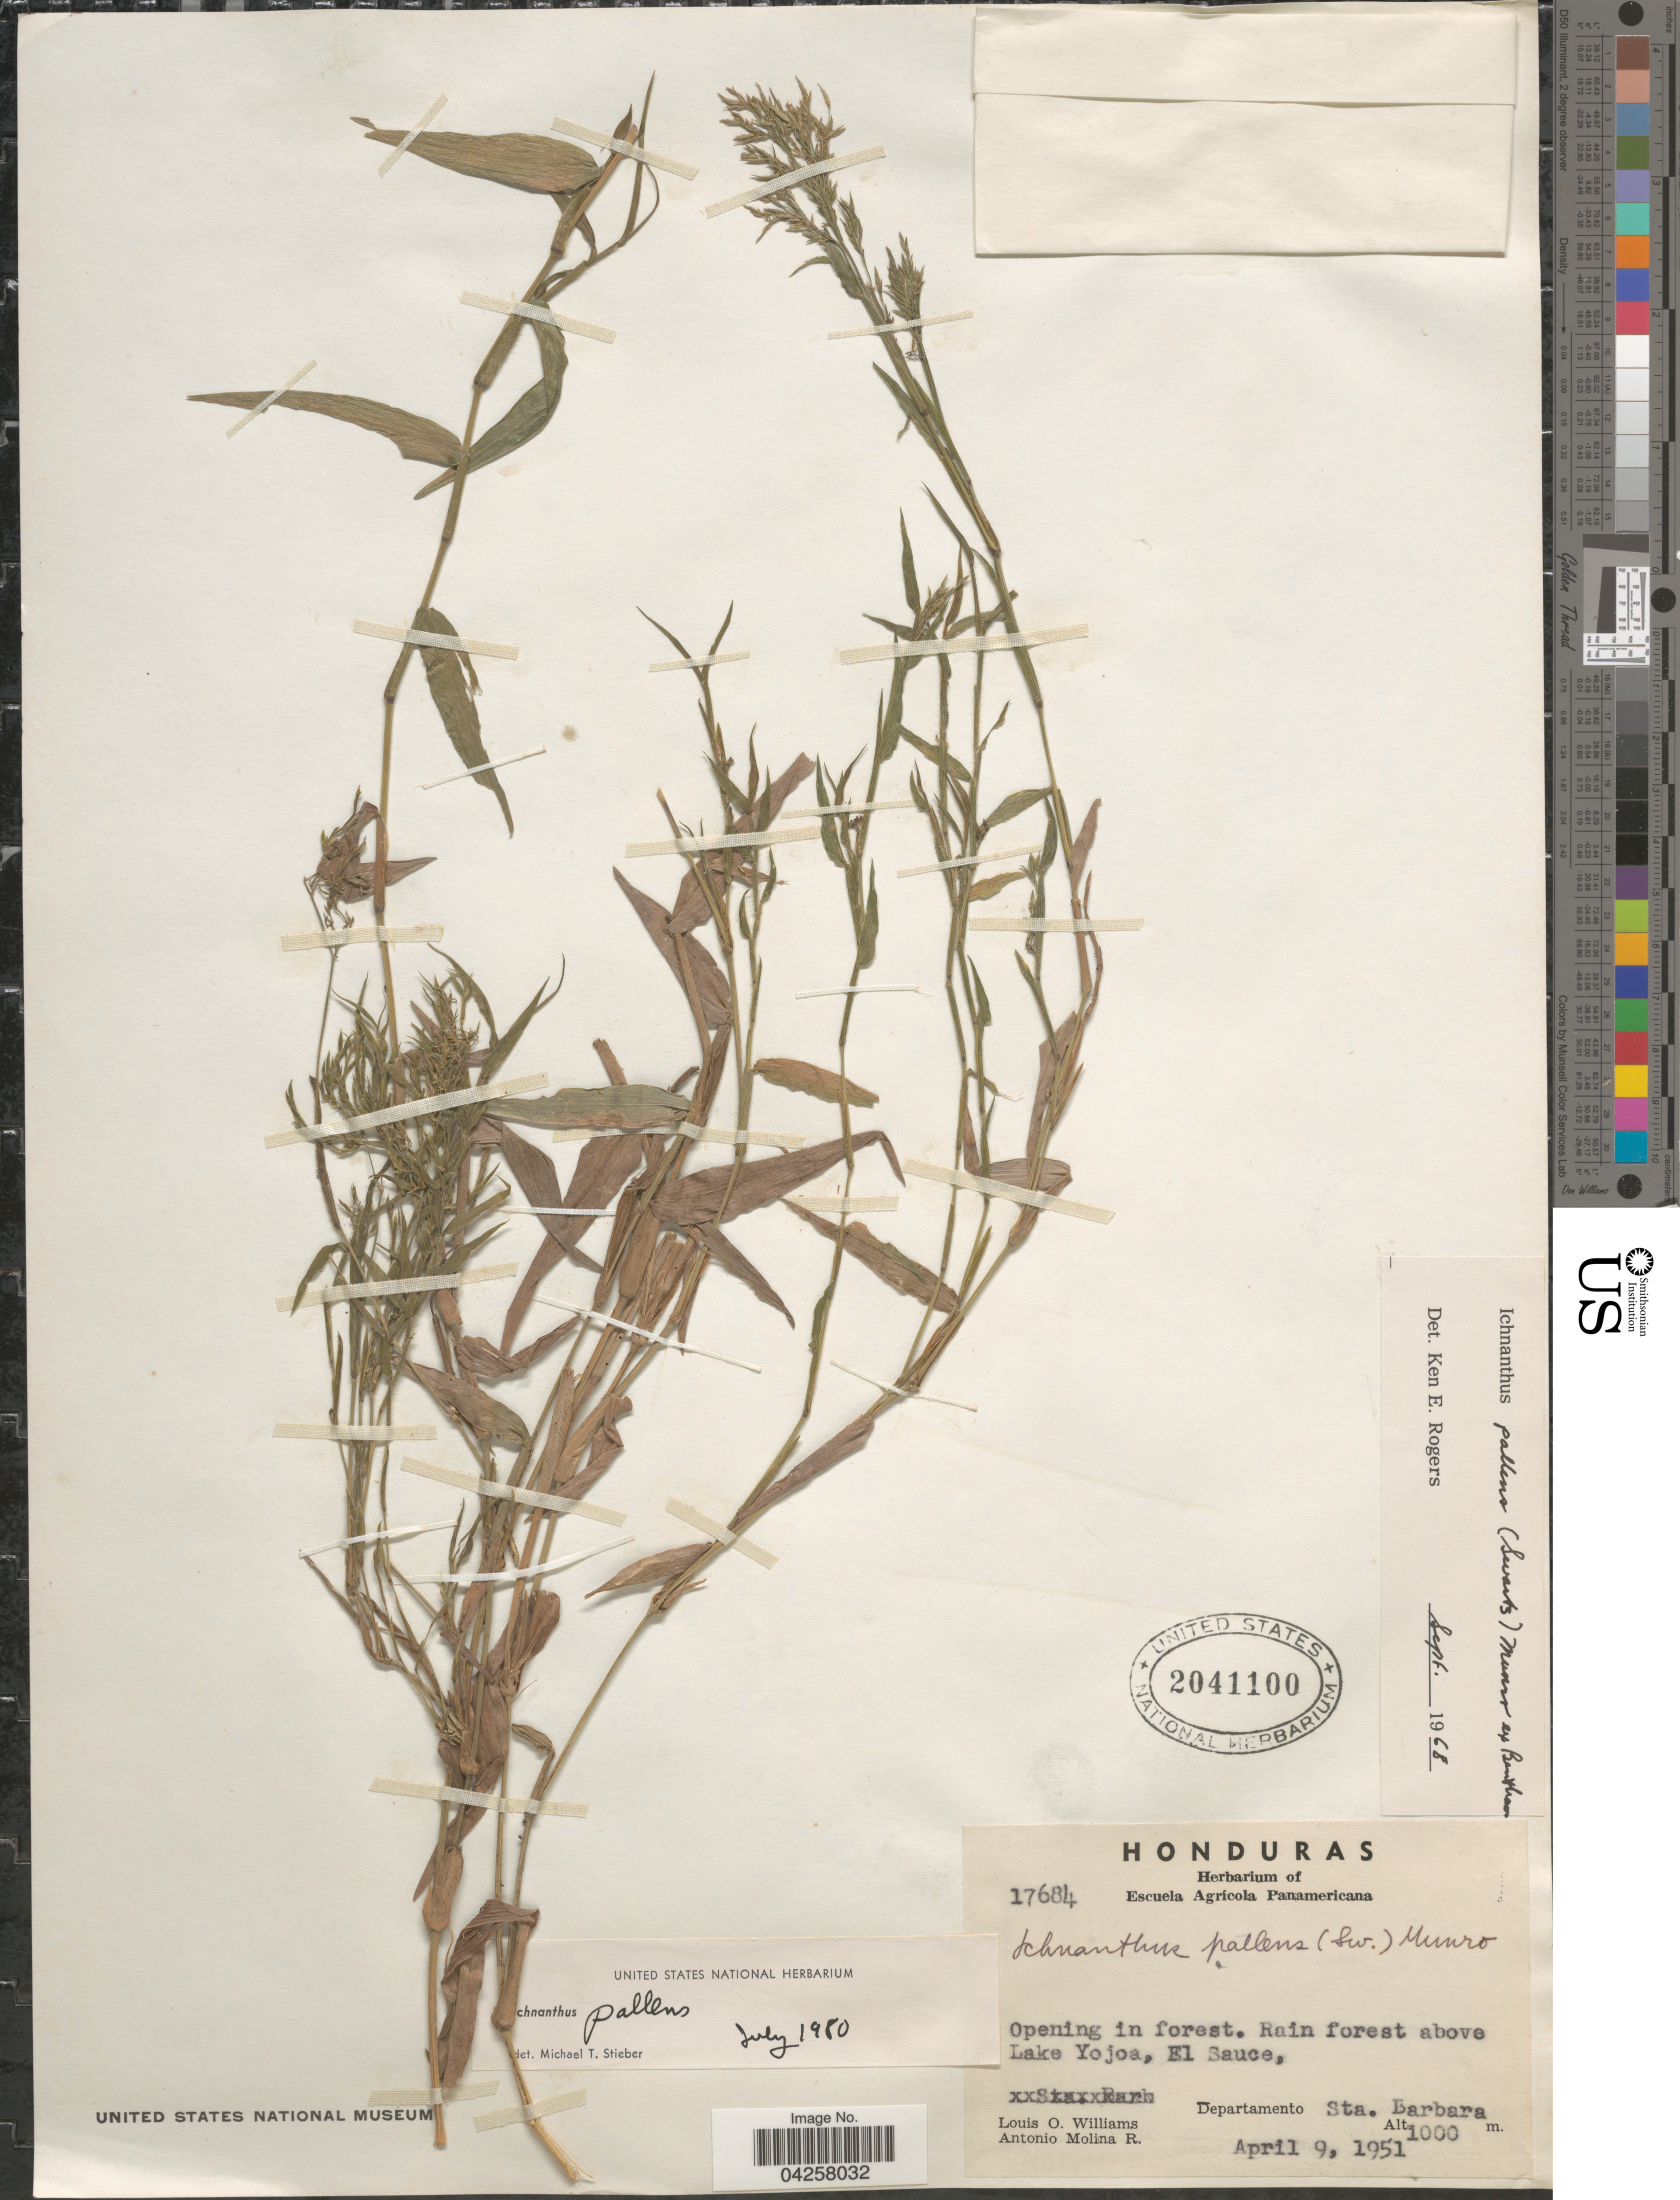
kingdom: Plantae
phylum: Tracheophyta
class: Liliopsida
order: Poales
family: Poaceae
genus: Ichnanthus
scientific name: Ichnanthus pallens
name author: (Sw.) Munro ex Benth.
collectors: L. O. Williams & A. Molina R.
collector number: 17684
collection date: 1951-04-09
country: Honduras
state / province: Santa Barbara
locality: Opening in forest. Rain forest above Lake Yojoa, el Sauce. Departamento Sta. Barbara.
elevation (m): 1000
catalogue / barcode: US 2041100